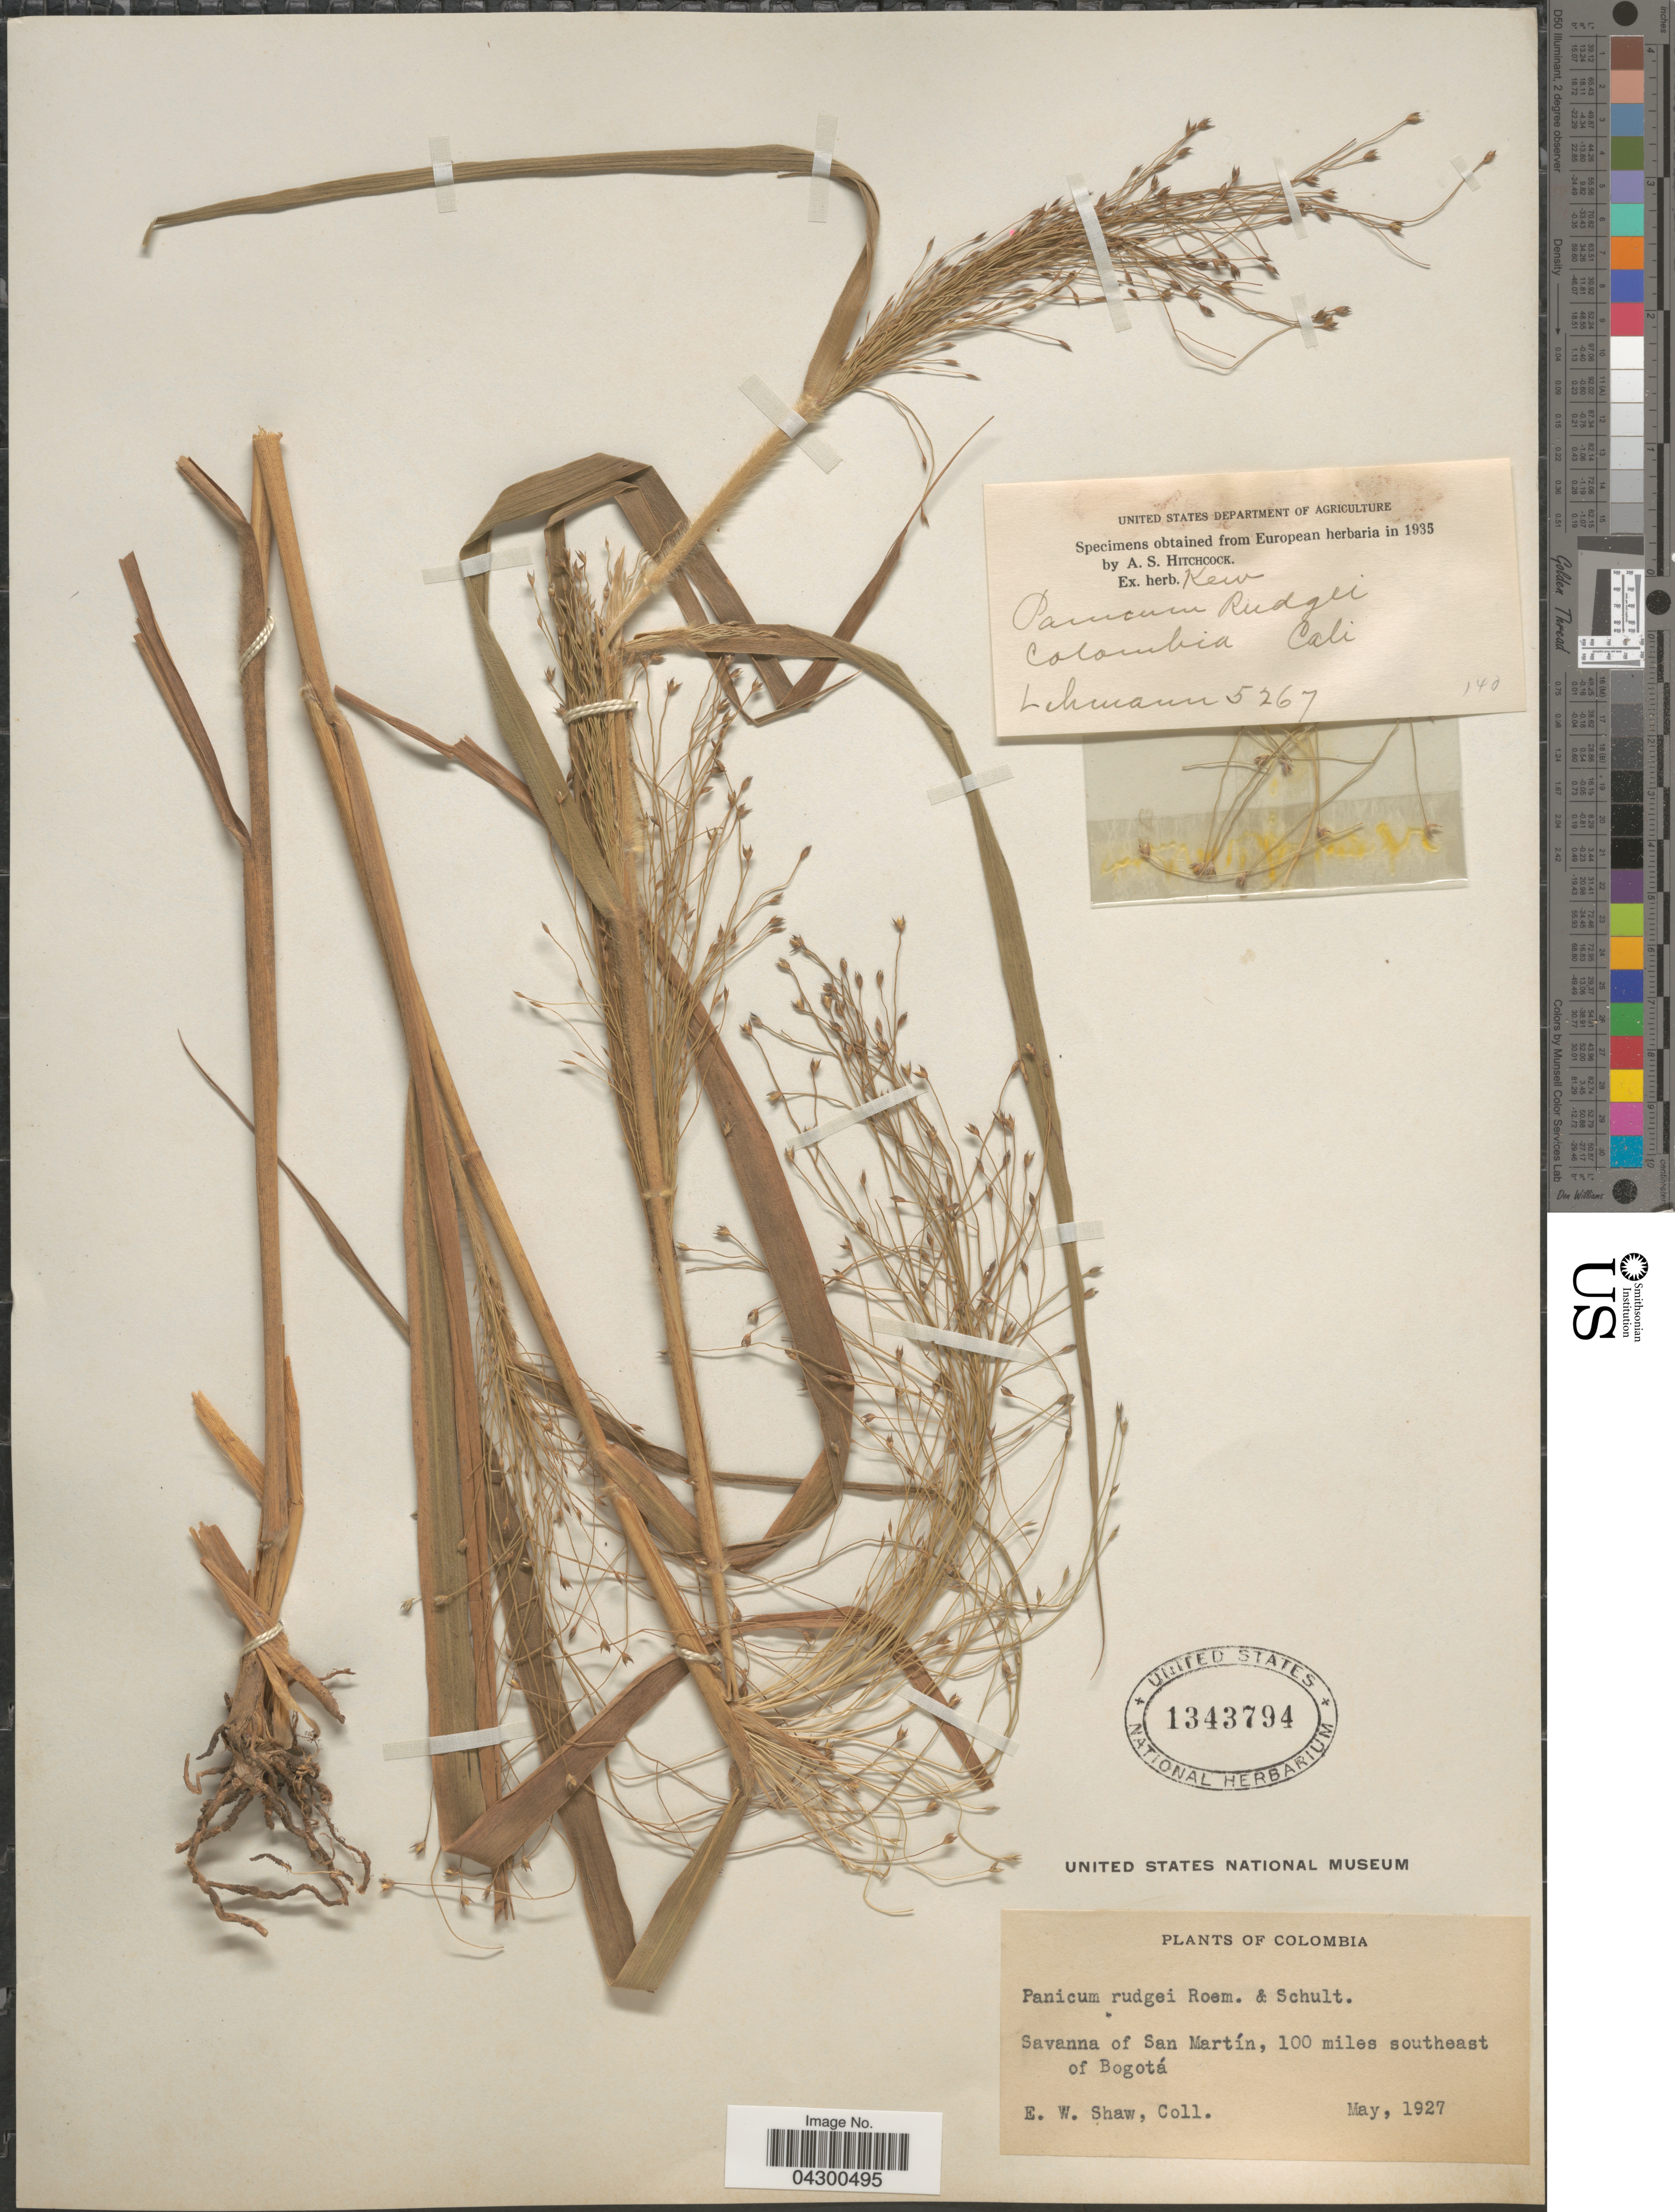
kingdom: Plantae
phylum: Tracheophyta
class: Liliopsida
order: Poales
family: Poaceae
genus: Panicum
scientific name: Panicum rudgei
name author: Roem. & Schult.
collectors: -. Lehmann & E. W. Shaw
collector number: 5267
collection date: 1927-05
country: Colombia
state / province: Bogota D.C.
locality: Savanna of San Martín, 100 miles southeast of Bogotá.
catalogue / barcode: US 1343794